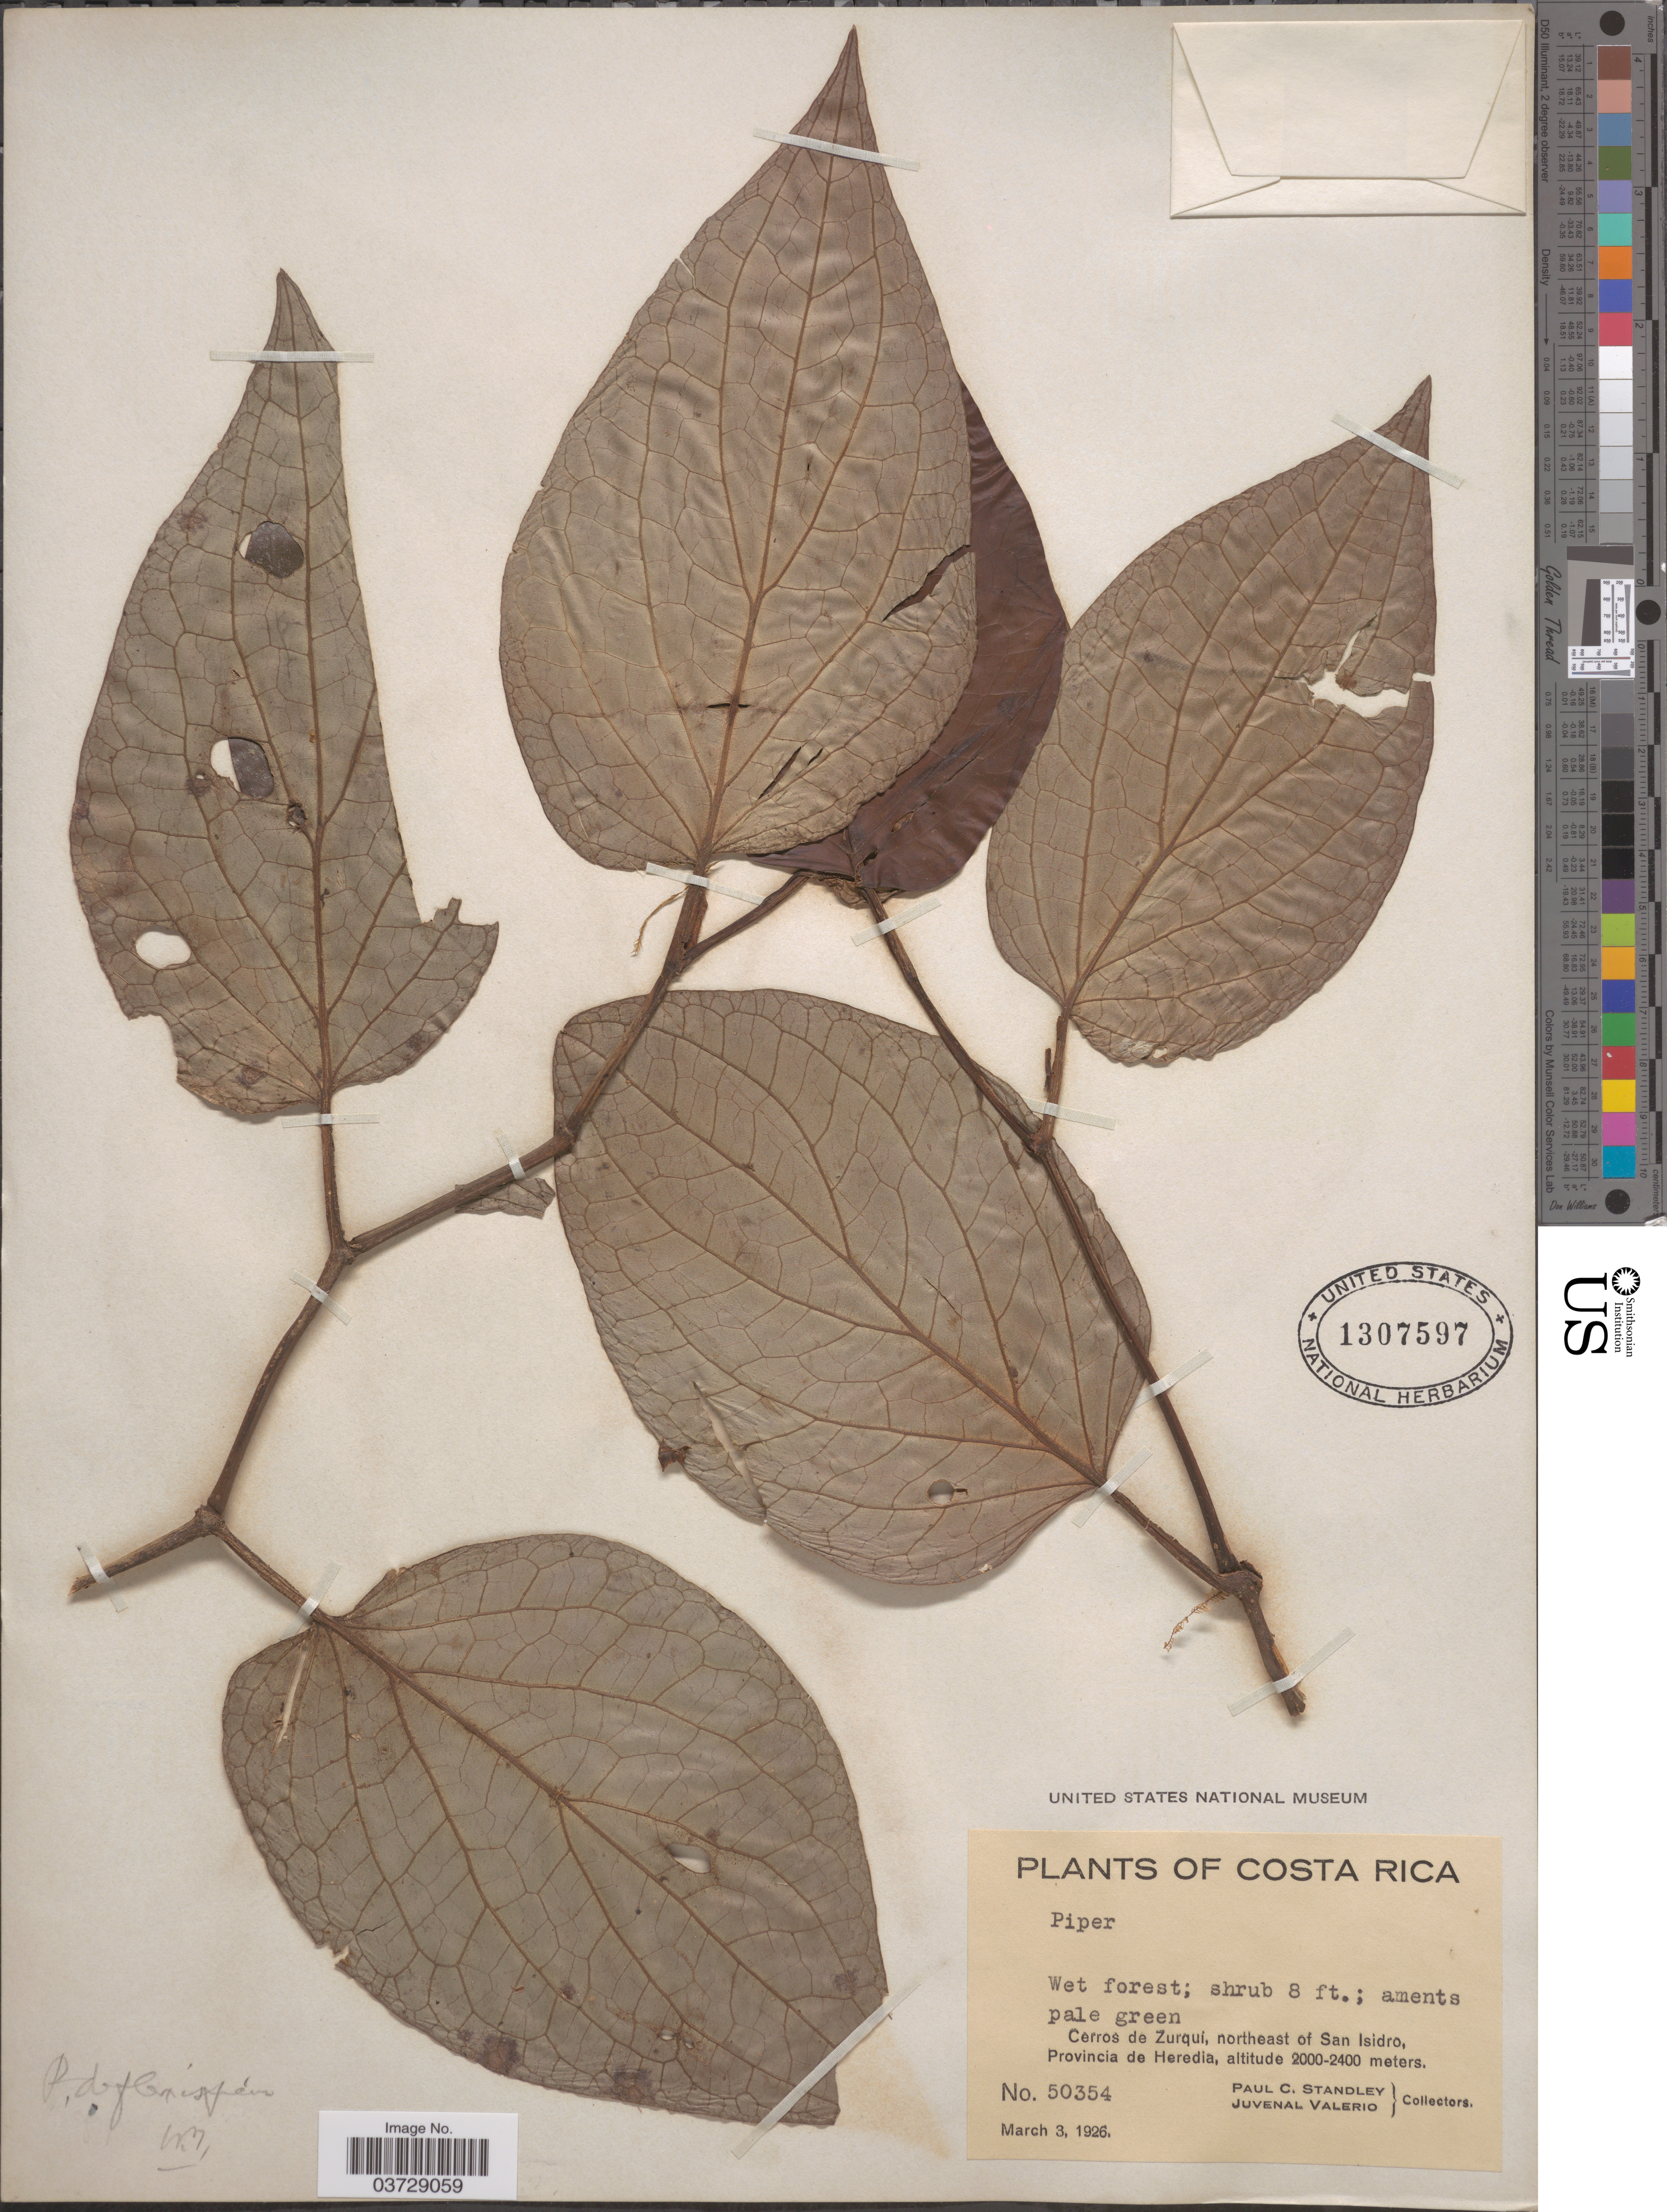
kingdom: Plantae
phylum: Tracheophyta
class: Magnoliopsida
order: Piperales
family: Piperaceae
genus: Piper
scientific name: Piper deflexispicum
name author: Trel.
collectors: P. C. Standley & J. Valerio R.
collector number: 50354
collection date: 1926-03-03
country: Costa Rica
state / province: Heredia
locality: Cerros de Zurqui, northeast of San Isidro.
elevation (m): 2000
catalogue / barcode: US 1307597